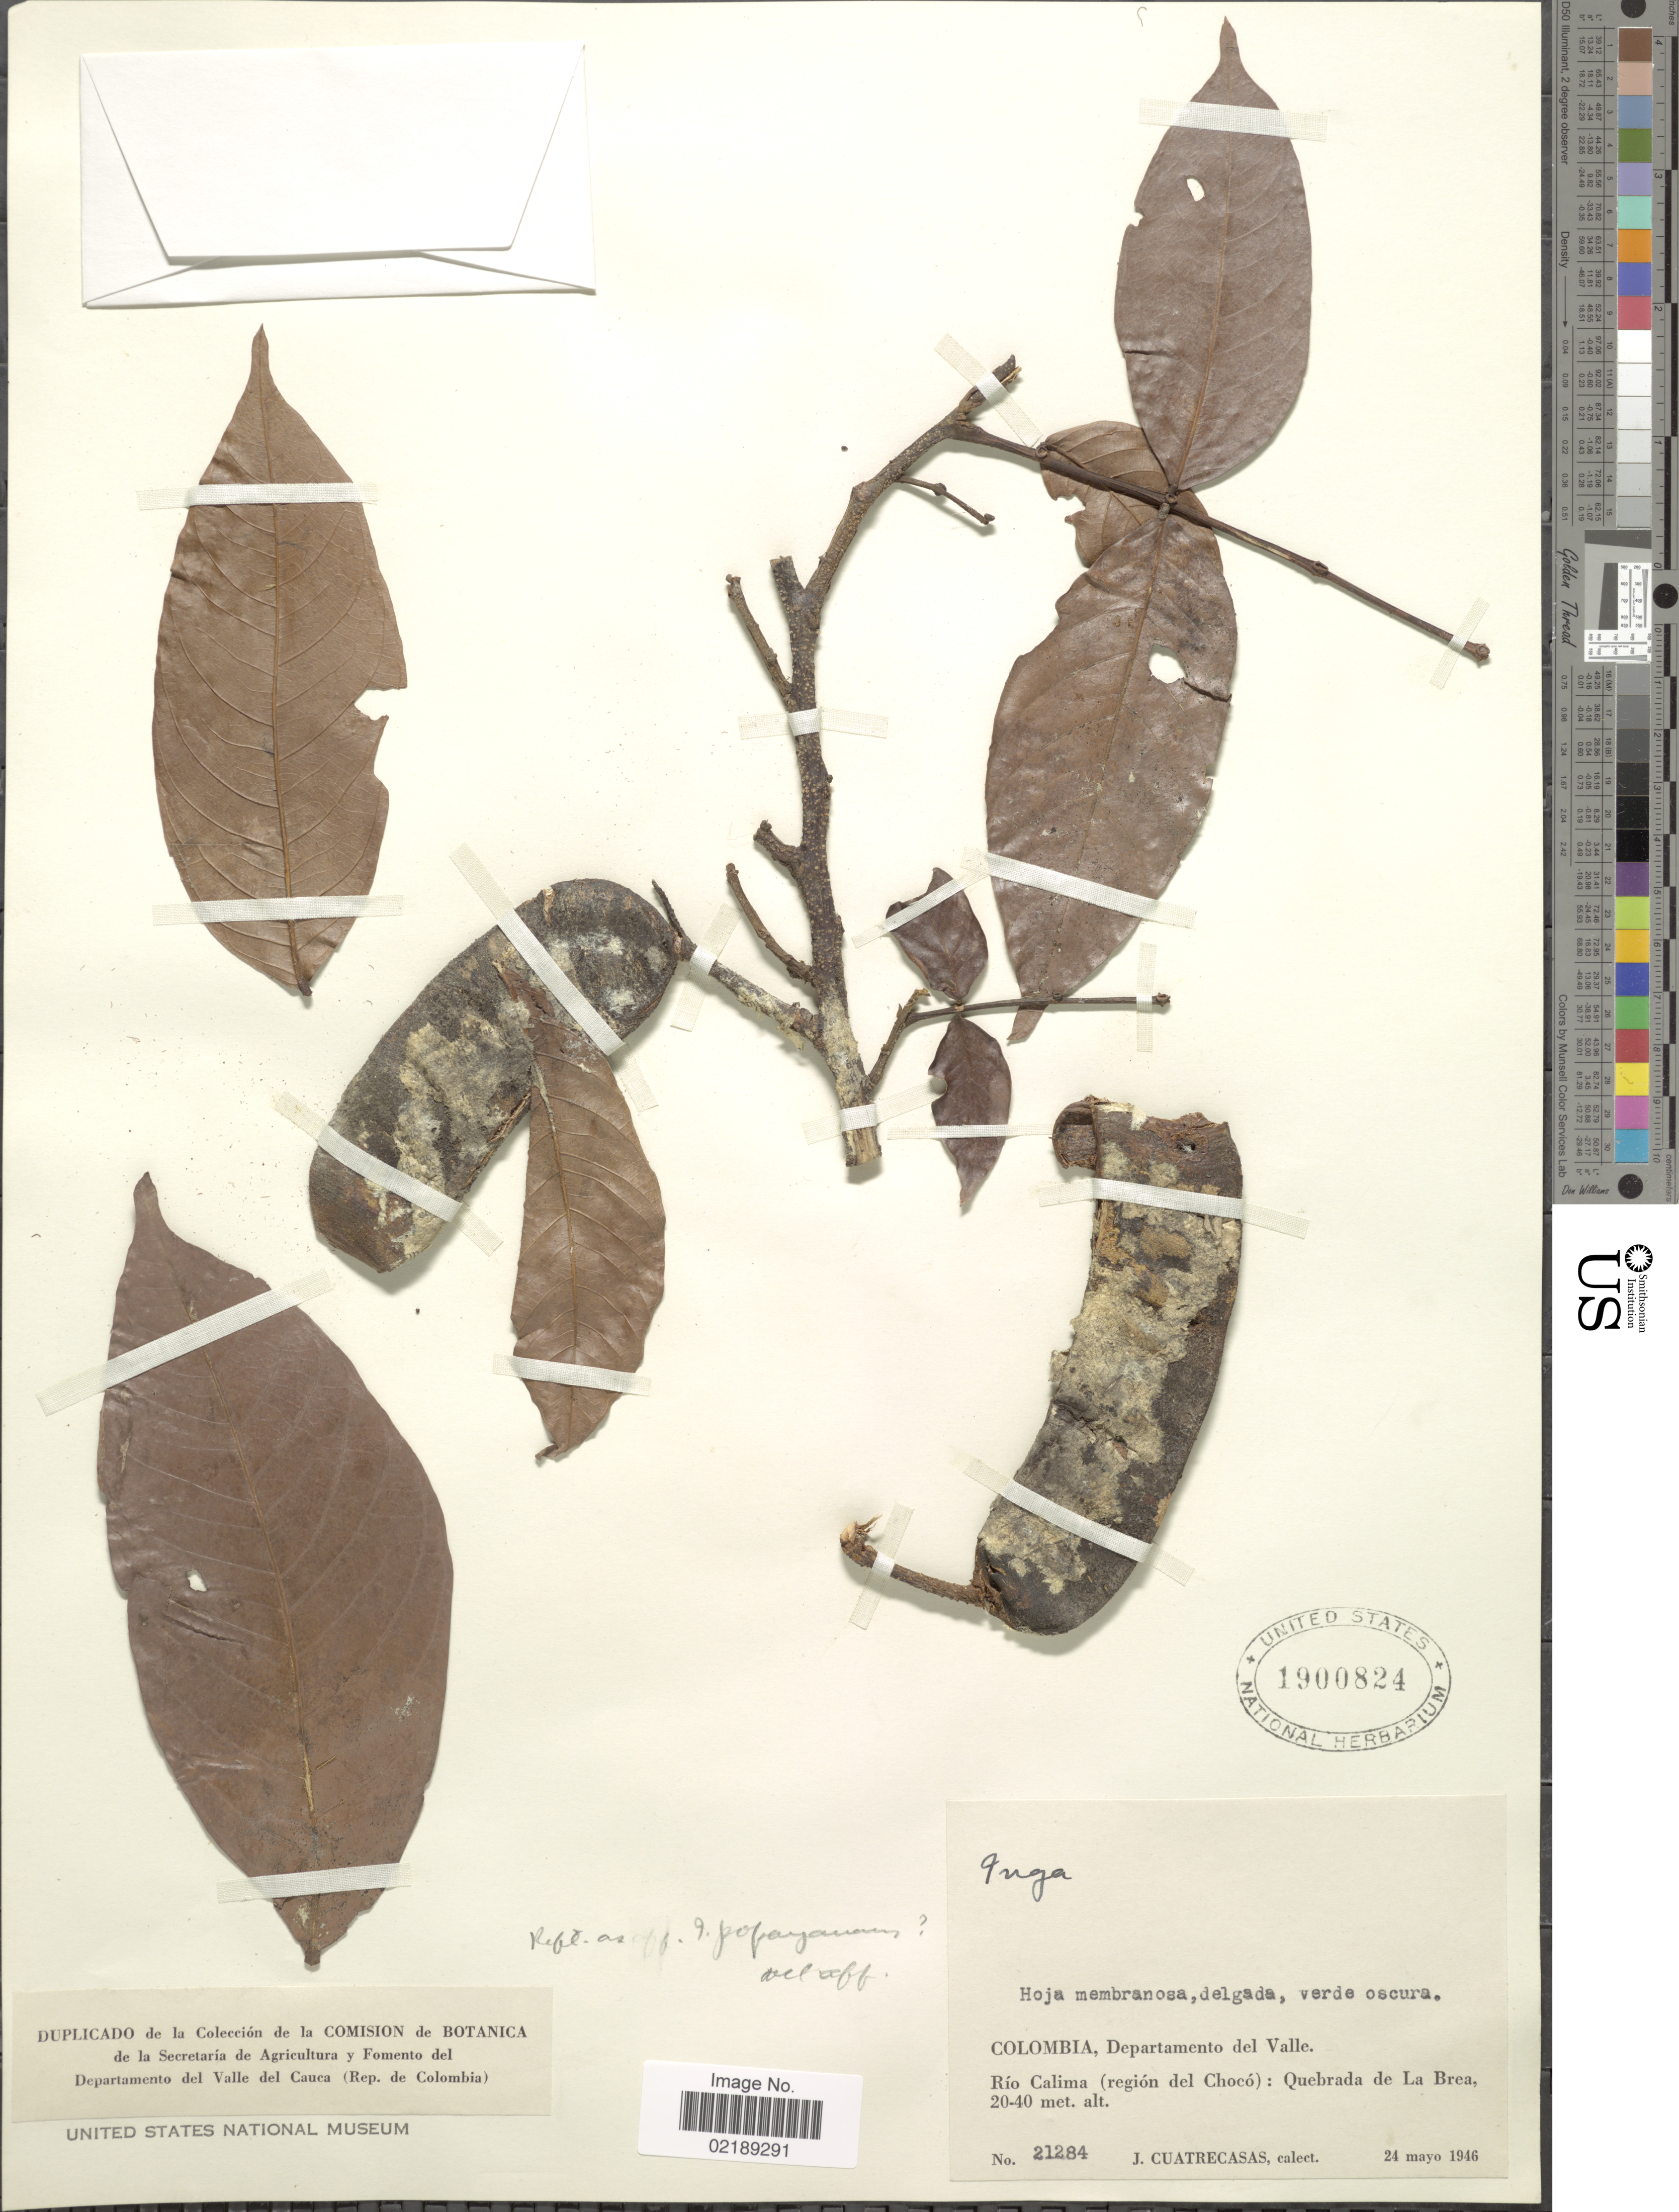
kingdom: Plantae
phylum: Tracheophyta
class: Magnoliopsida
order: Fabales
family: Fabaceae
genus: Inga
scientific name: Inga punctata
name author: Willd.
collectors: J. Cuatrecasas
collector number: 21284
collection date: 1946-05-24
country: Colombia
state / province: Valle del Cauca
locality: Valle, Rio Calima (region del Choco): Quebrada de La Brea.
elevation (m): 20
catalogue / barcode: US 1900824